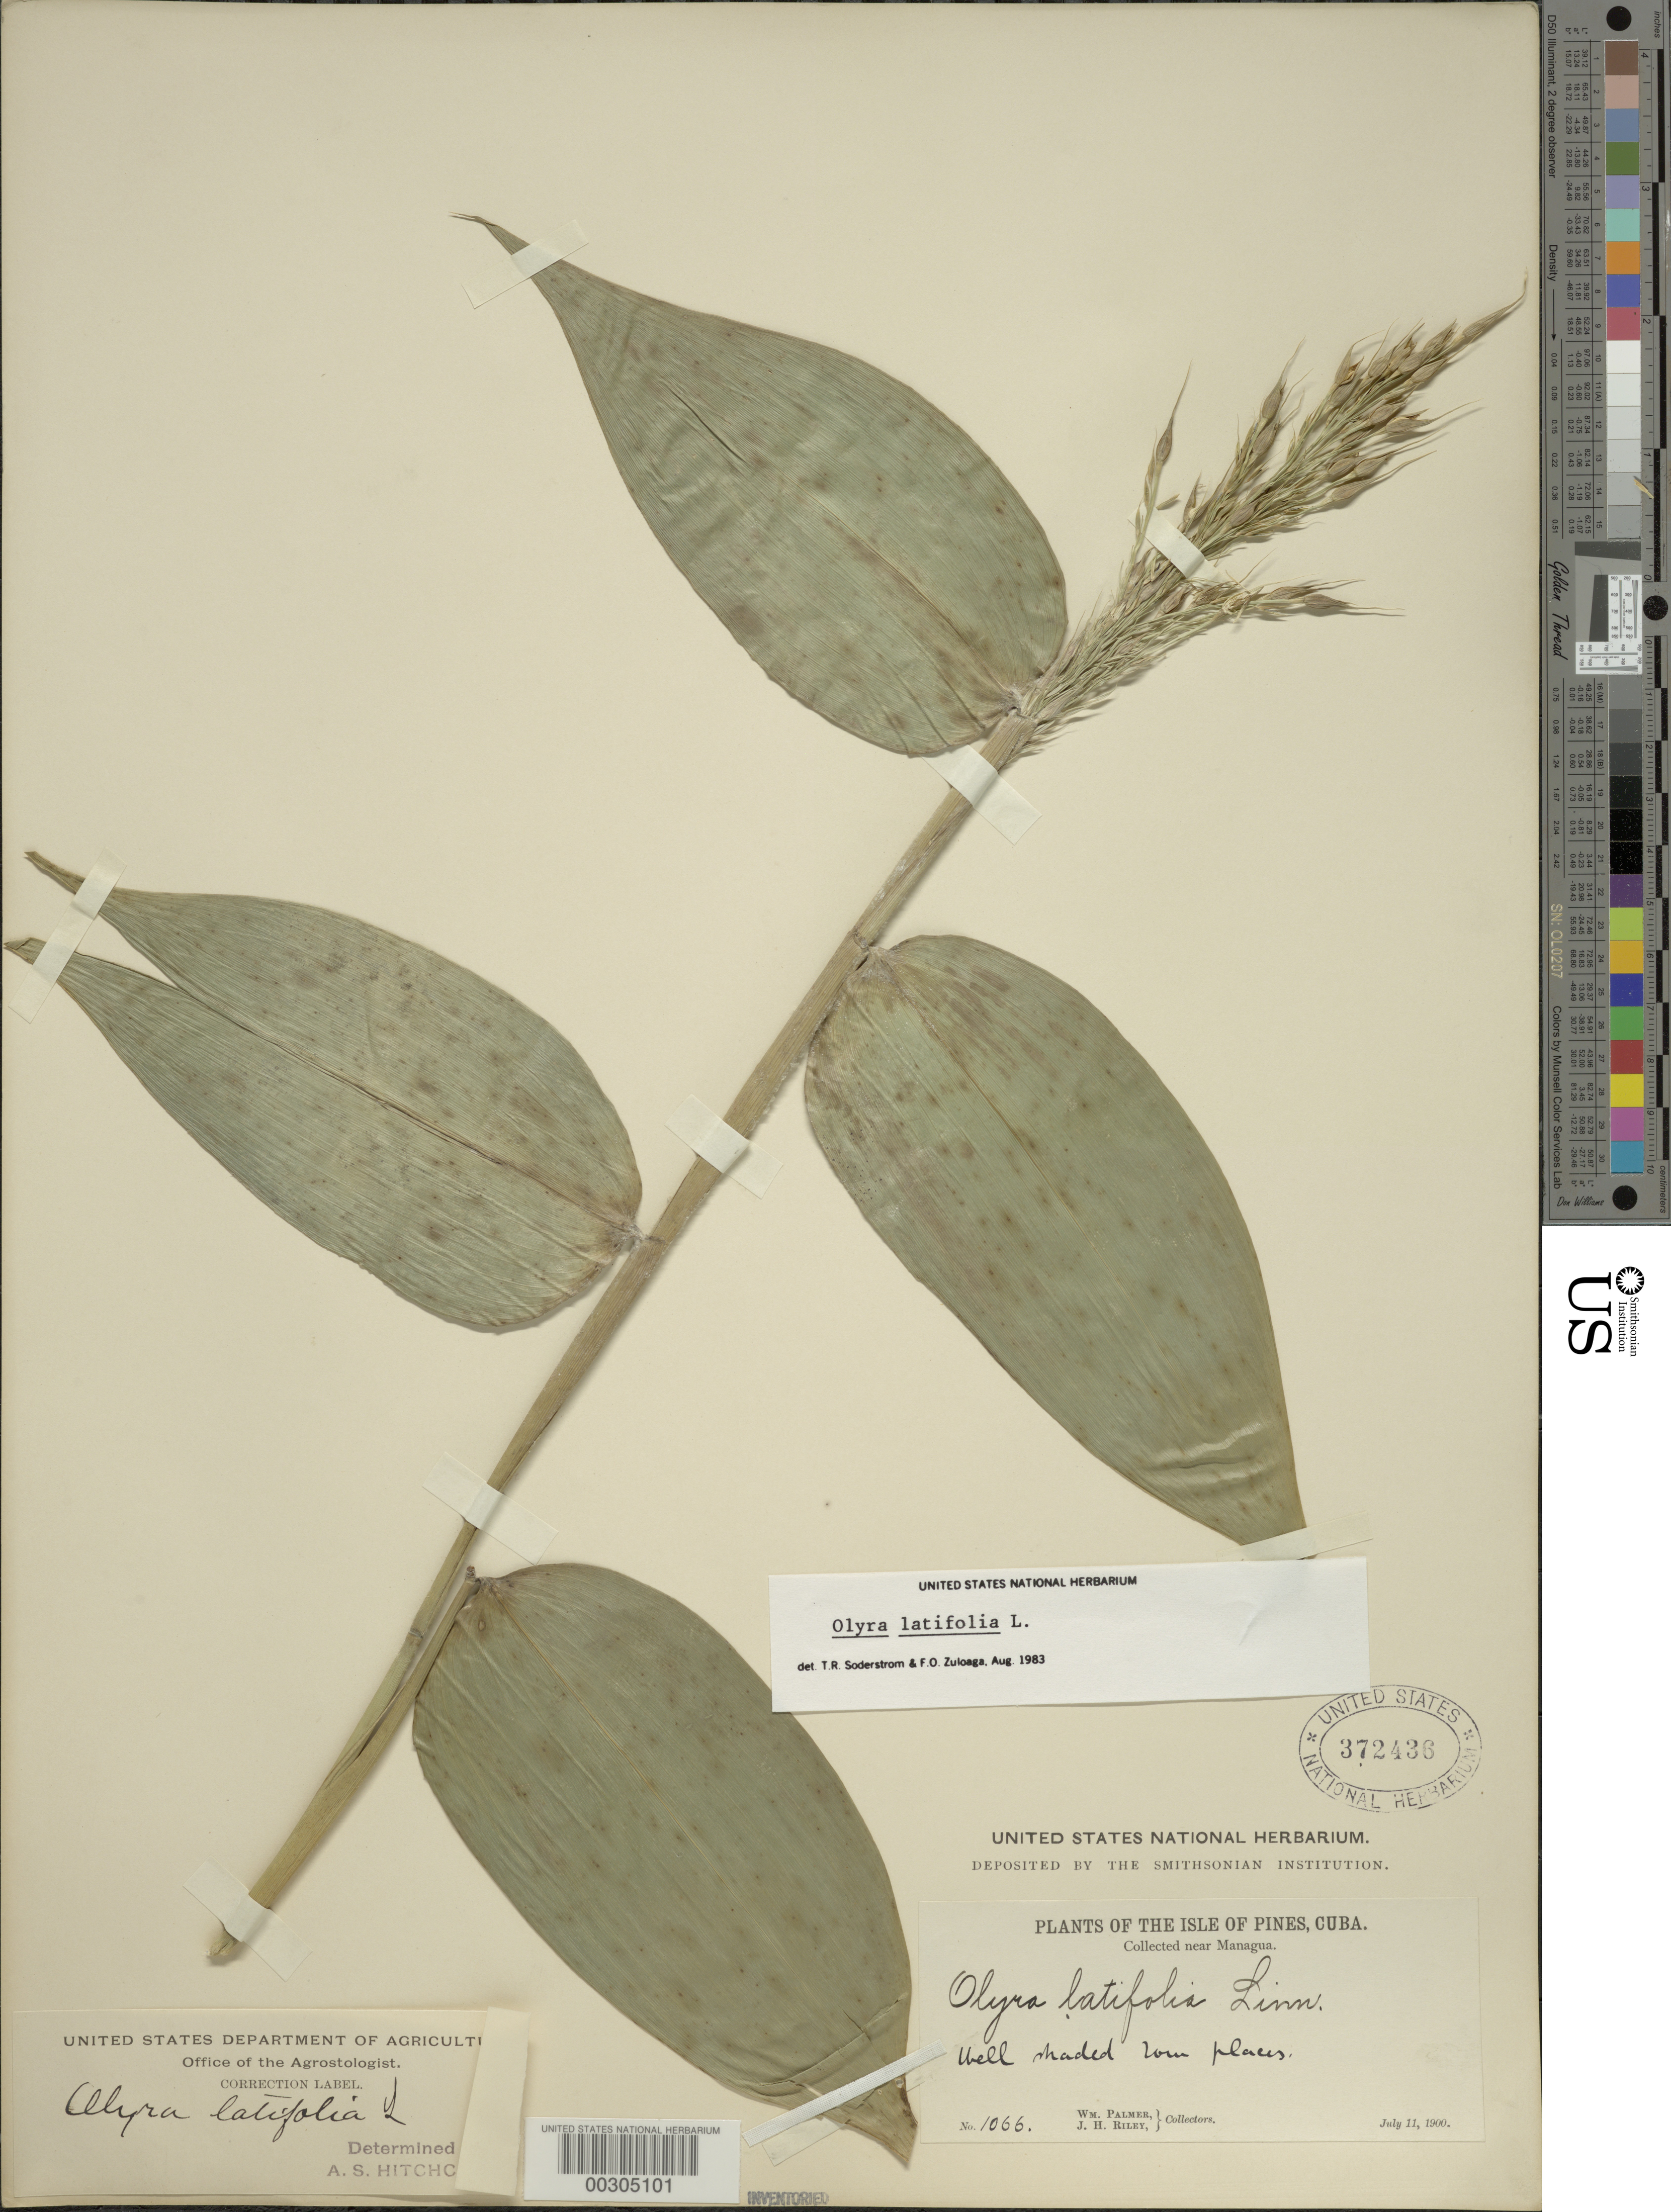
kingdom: Plantae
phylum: Tracheophyta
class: Liliopsida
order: Poales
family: Poaceae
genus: Olyra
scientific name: Olyra latifolia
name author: L.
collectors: W. Palmer & J. H. Riley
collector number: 1066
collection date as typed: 11 Jul 1900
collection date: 1900-07-11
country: Cuba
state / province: Isla de La Juventud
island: Isla de La Juventud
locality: Managua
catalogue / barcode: US 372436